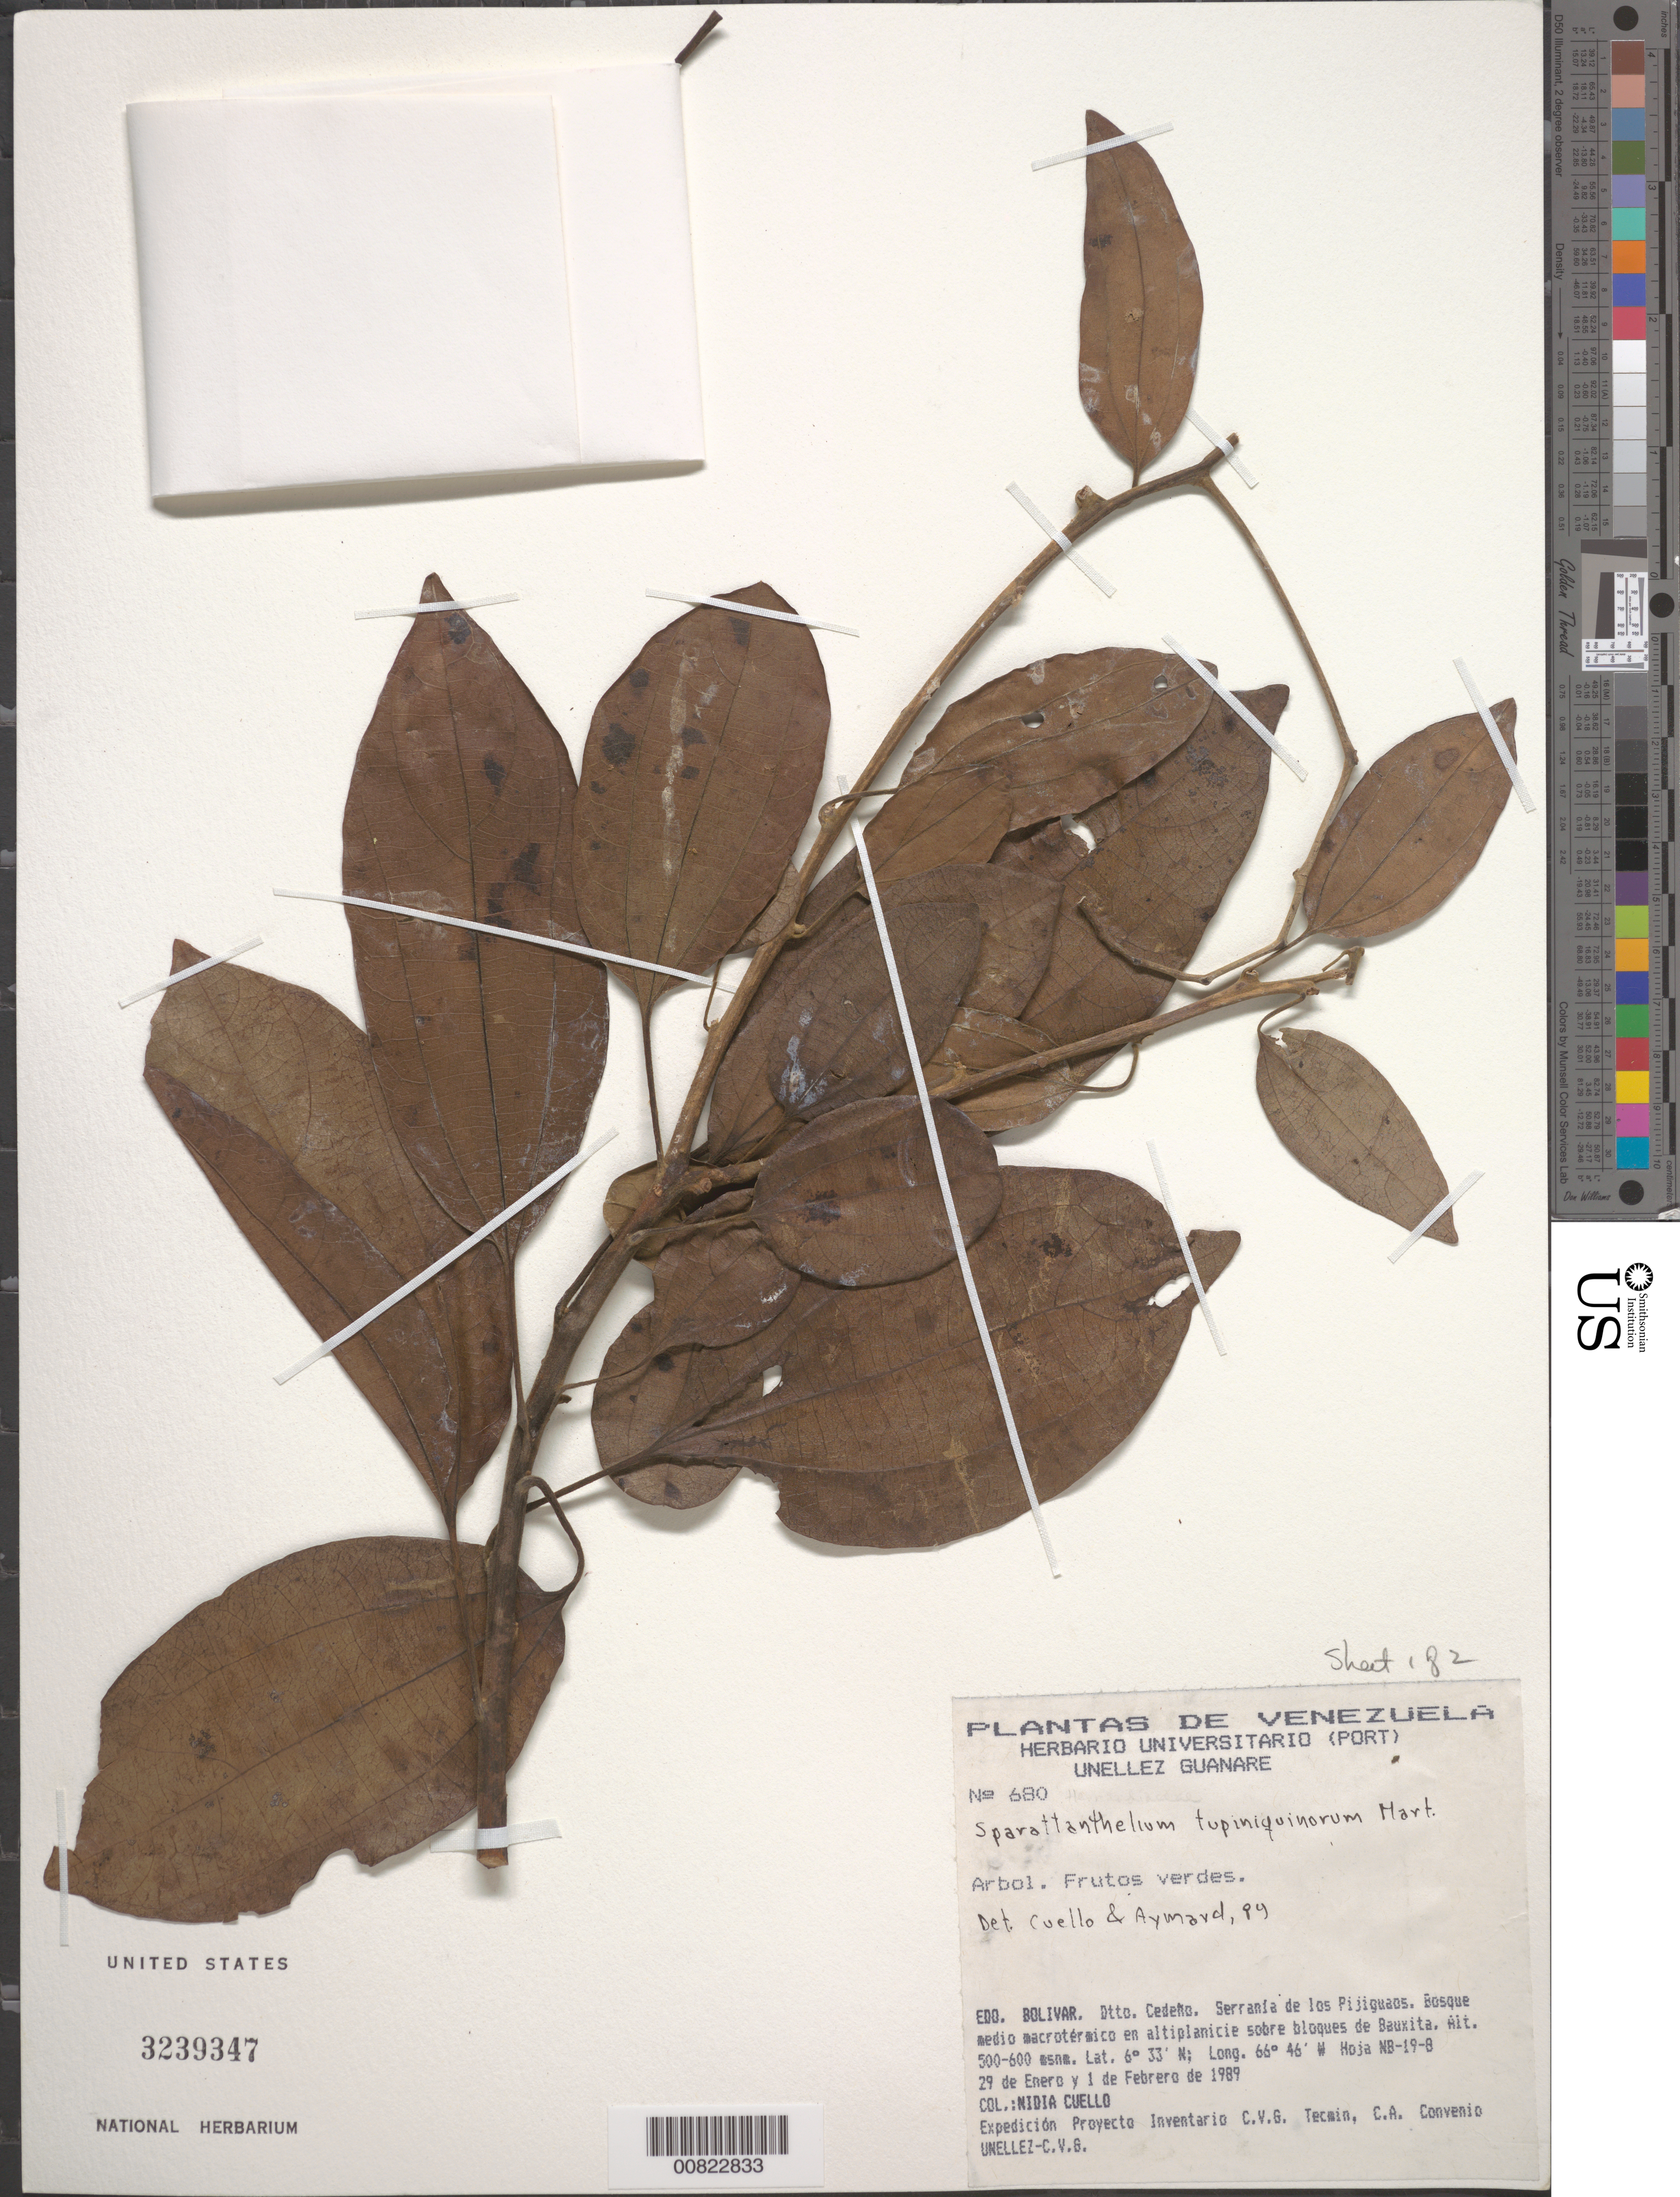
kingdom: Plantae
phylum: Tracheophyta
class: Magnoliopsida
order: Laurales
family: Hernandiaceae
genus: Sparattanthelium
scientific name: Sparattanthelium tupiniquinorum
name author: Mart.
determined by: Aymard C., G. A.; Cuello, Nidia L.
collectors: N. L. Cuello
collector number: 680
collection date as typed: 29-Jan-89 to 1-Feb-89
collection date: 1989-01-29/1989-02-01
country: Venezuela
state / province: Bolívar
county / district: Cedeño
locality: Serranía de los Pijiguaos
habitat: Bosque medio macrotermico en altiplanicie sobre bloques de bauxita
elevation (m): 500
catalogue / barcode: US 3239347